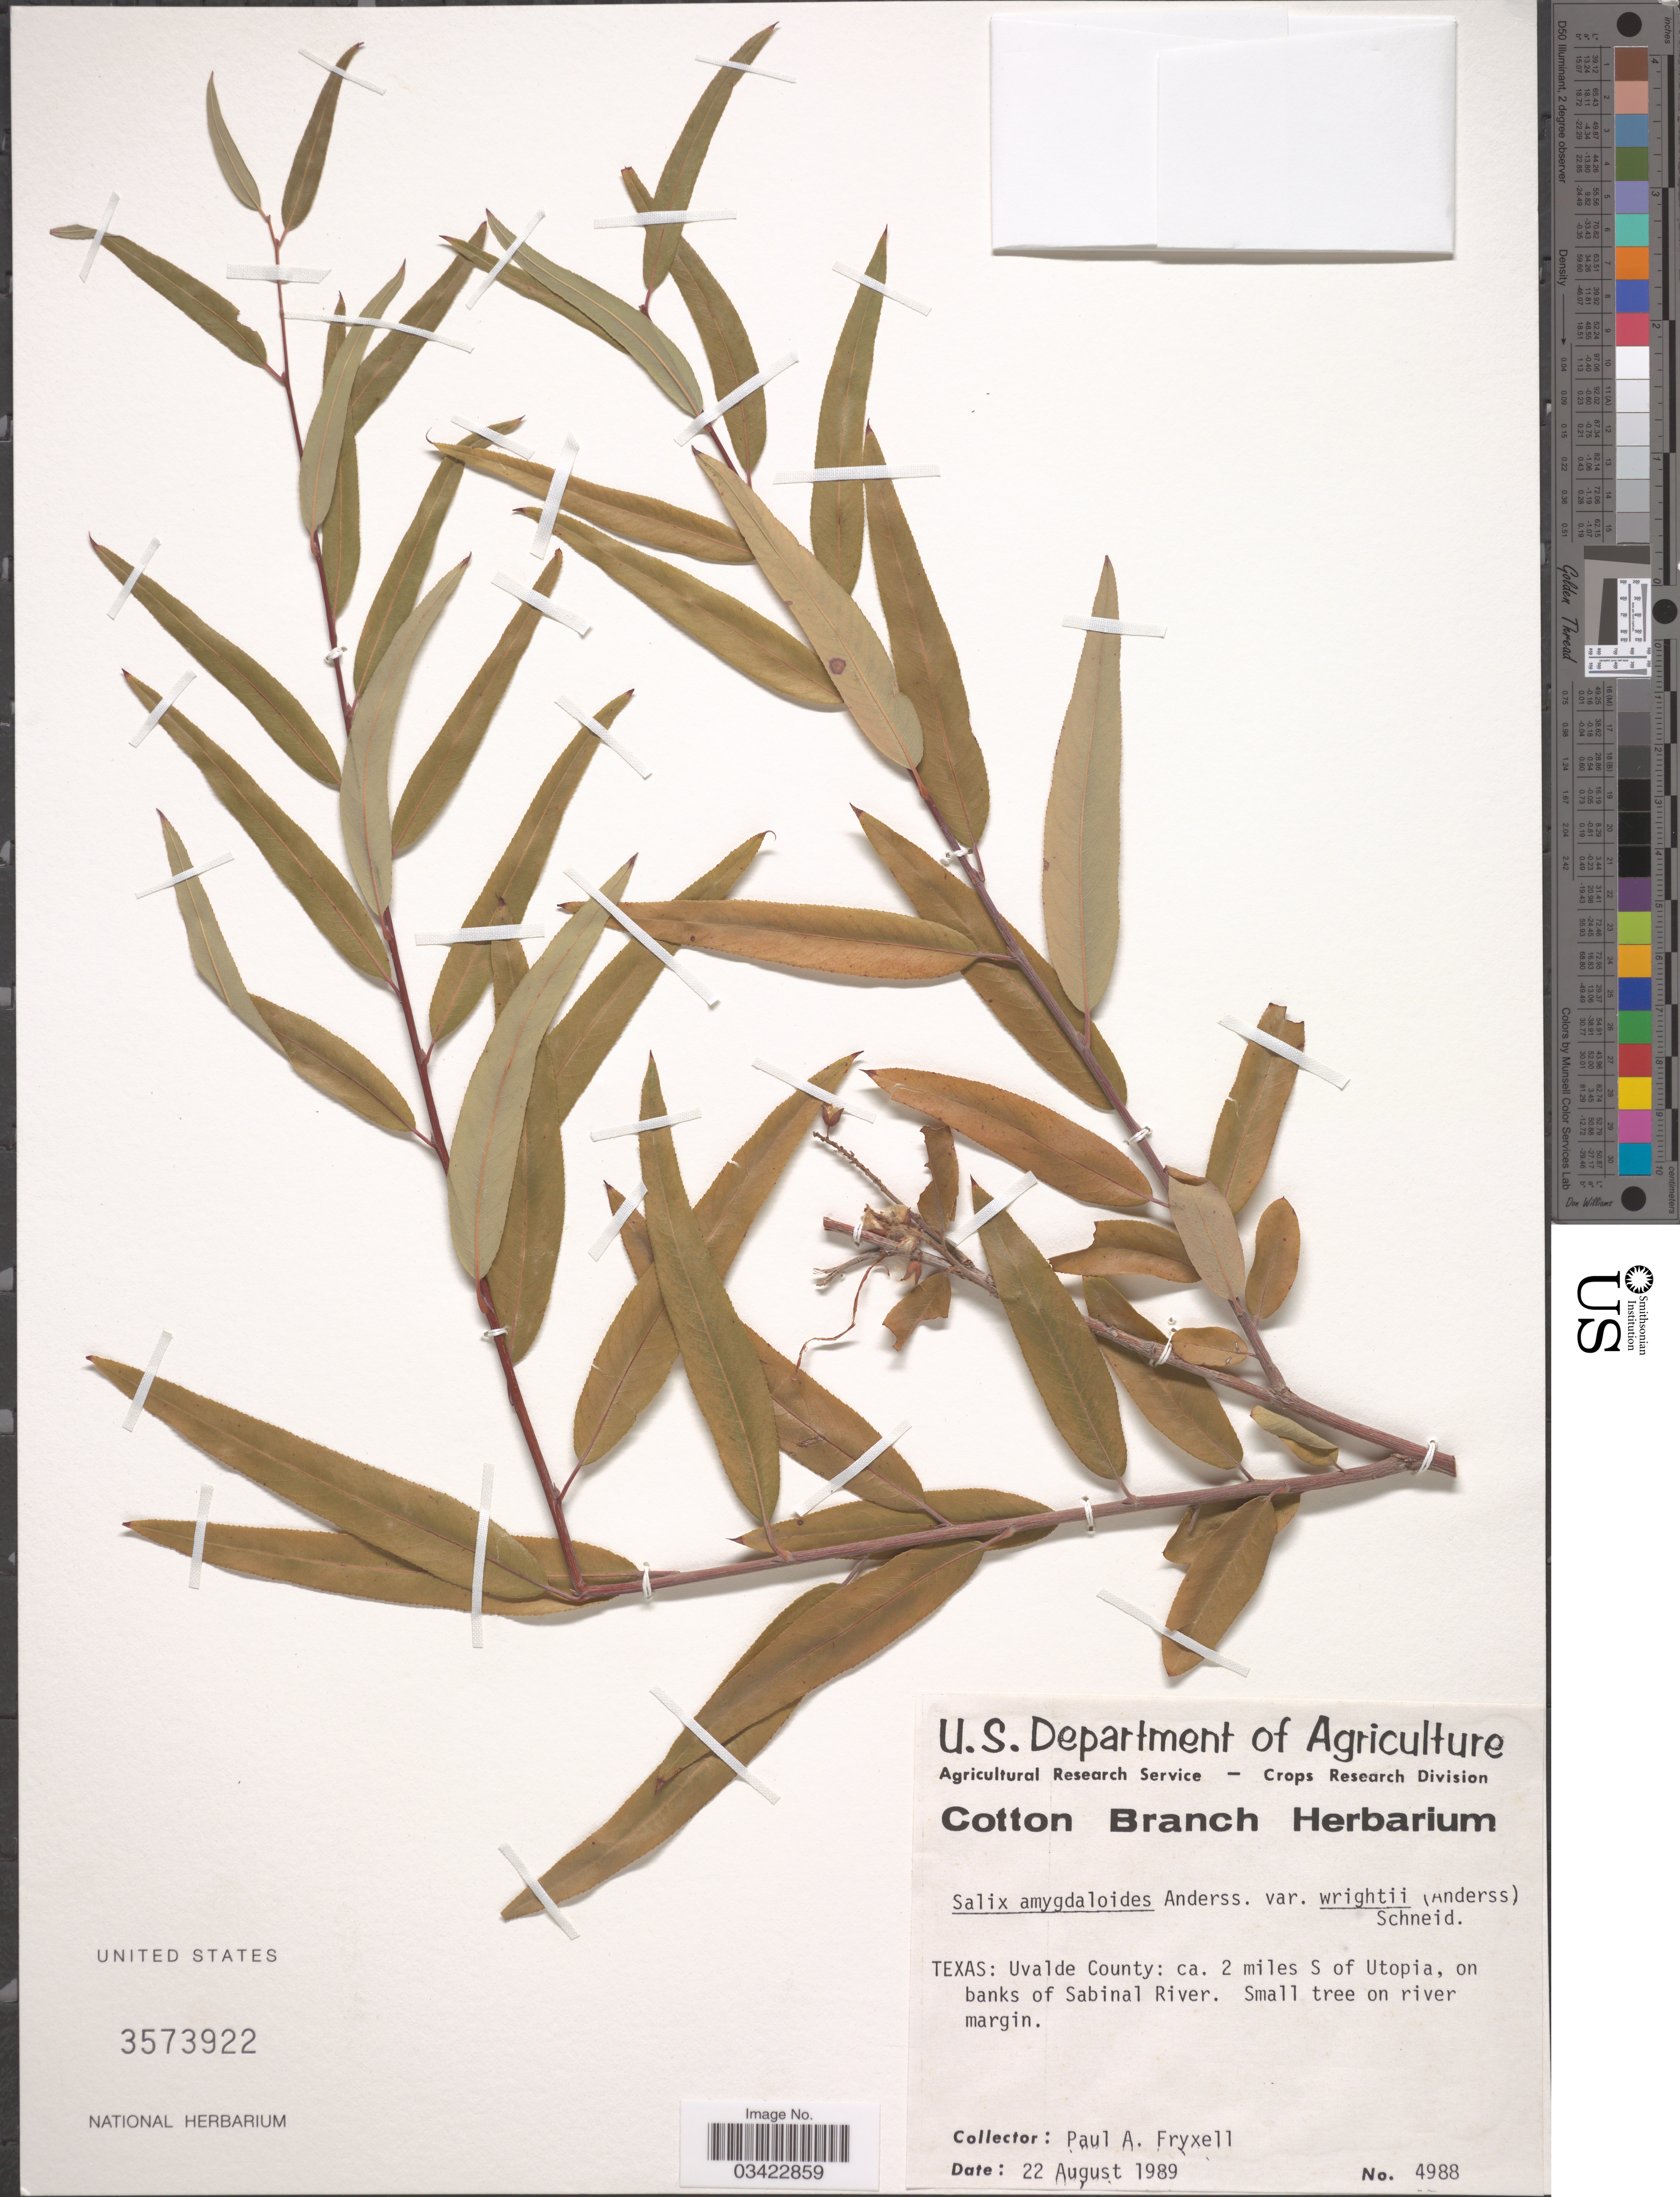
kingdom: Plantae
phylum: Tracheophyta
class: Magnoliopsida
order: Malpighiales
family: Salicaceae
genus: Salix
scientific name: Salix amygdaloides var. wrightii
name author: (Andersson) C.K. Schneid.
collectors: P. A. Fryxell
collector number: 4988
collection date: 1989-08-22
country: United States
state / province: Texas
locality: Uvalde County: ca. 2 miles S of Utopia, on banks of Sabinal River.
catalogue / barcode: US 3573922